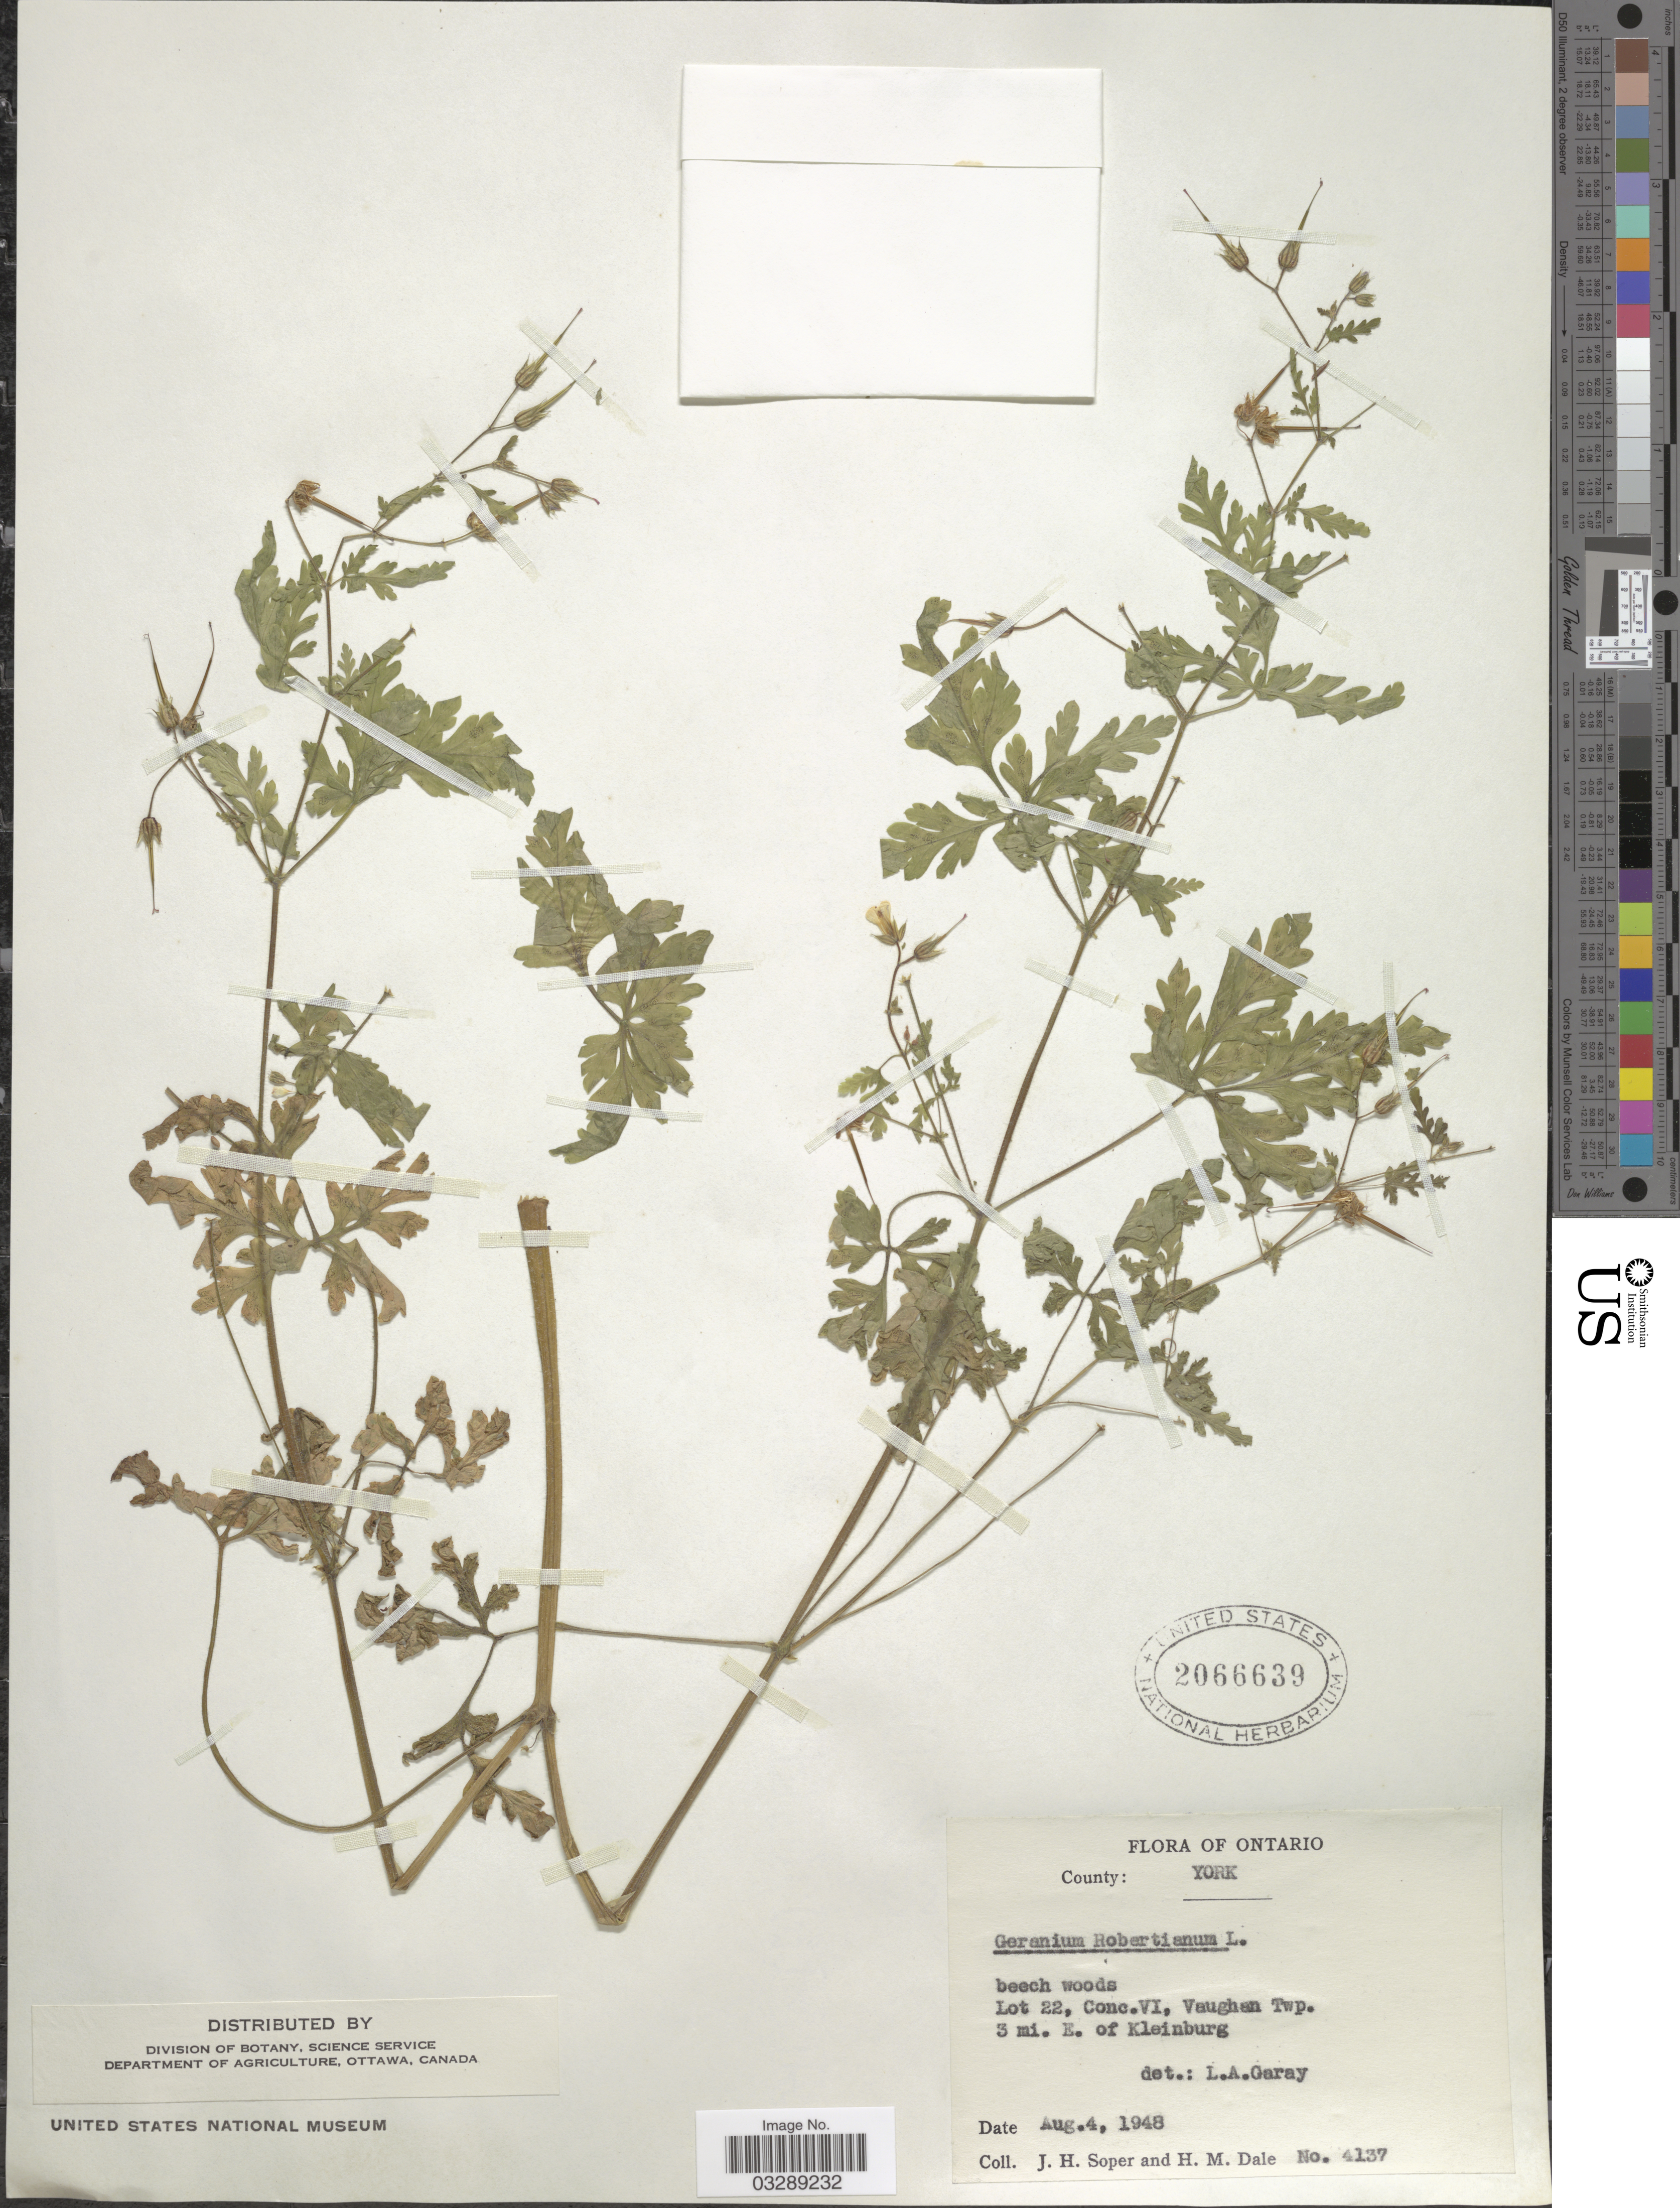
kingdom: Plantae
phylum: Tracheophyta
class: Magnoliopsida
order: Geraniales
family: Geraniaceae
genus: Geranium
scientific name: Geranium robertianum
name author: L.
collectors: J. H. Soper & H. M. Dale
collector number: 4137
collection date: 1948-08-04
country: Canada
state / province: Ontario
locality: County: York, Lot 22, Conc.VI, Vaughan Twp. 3 mi. E. of Kleinburg.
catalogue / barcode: US 2066639